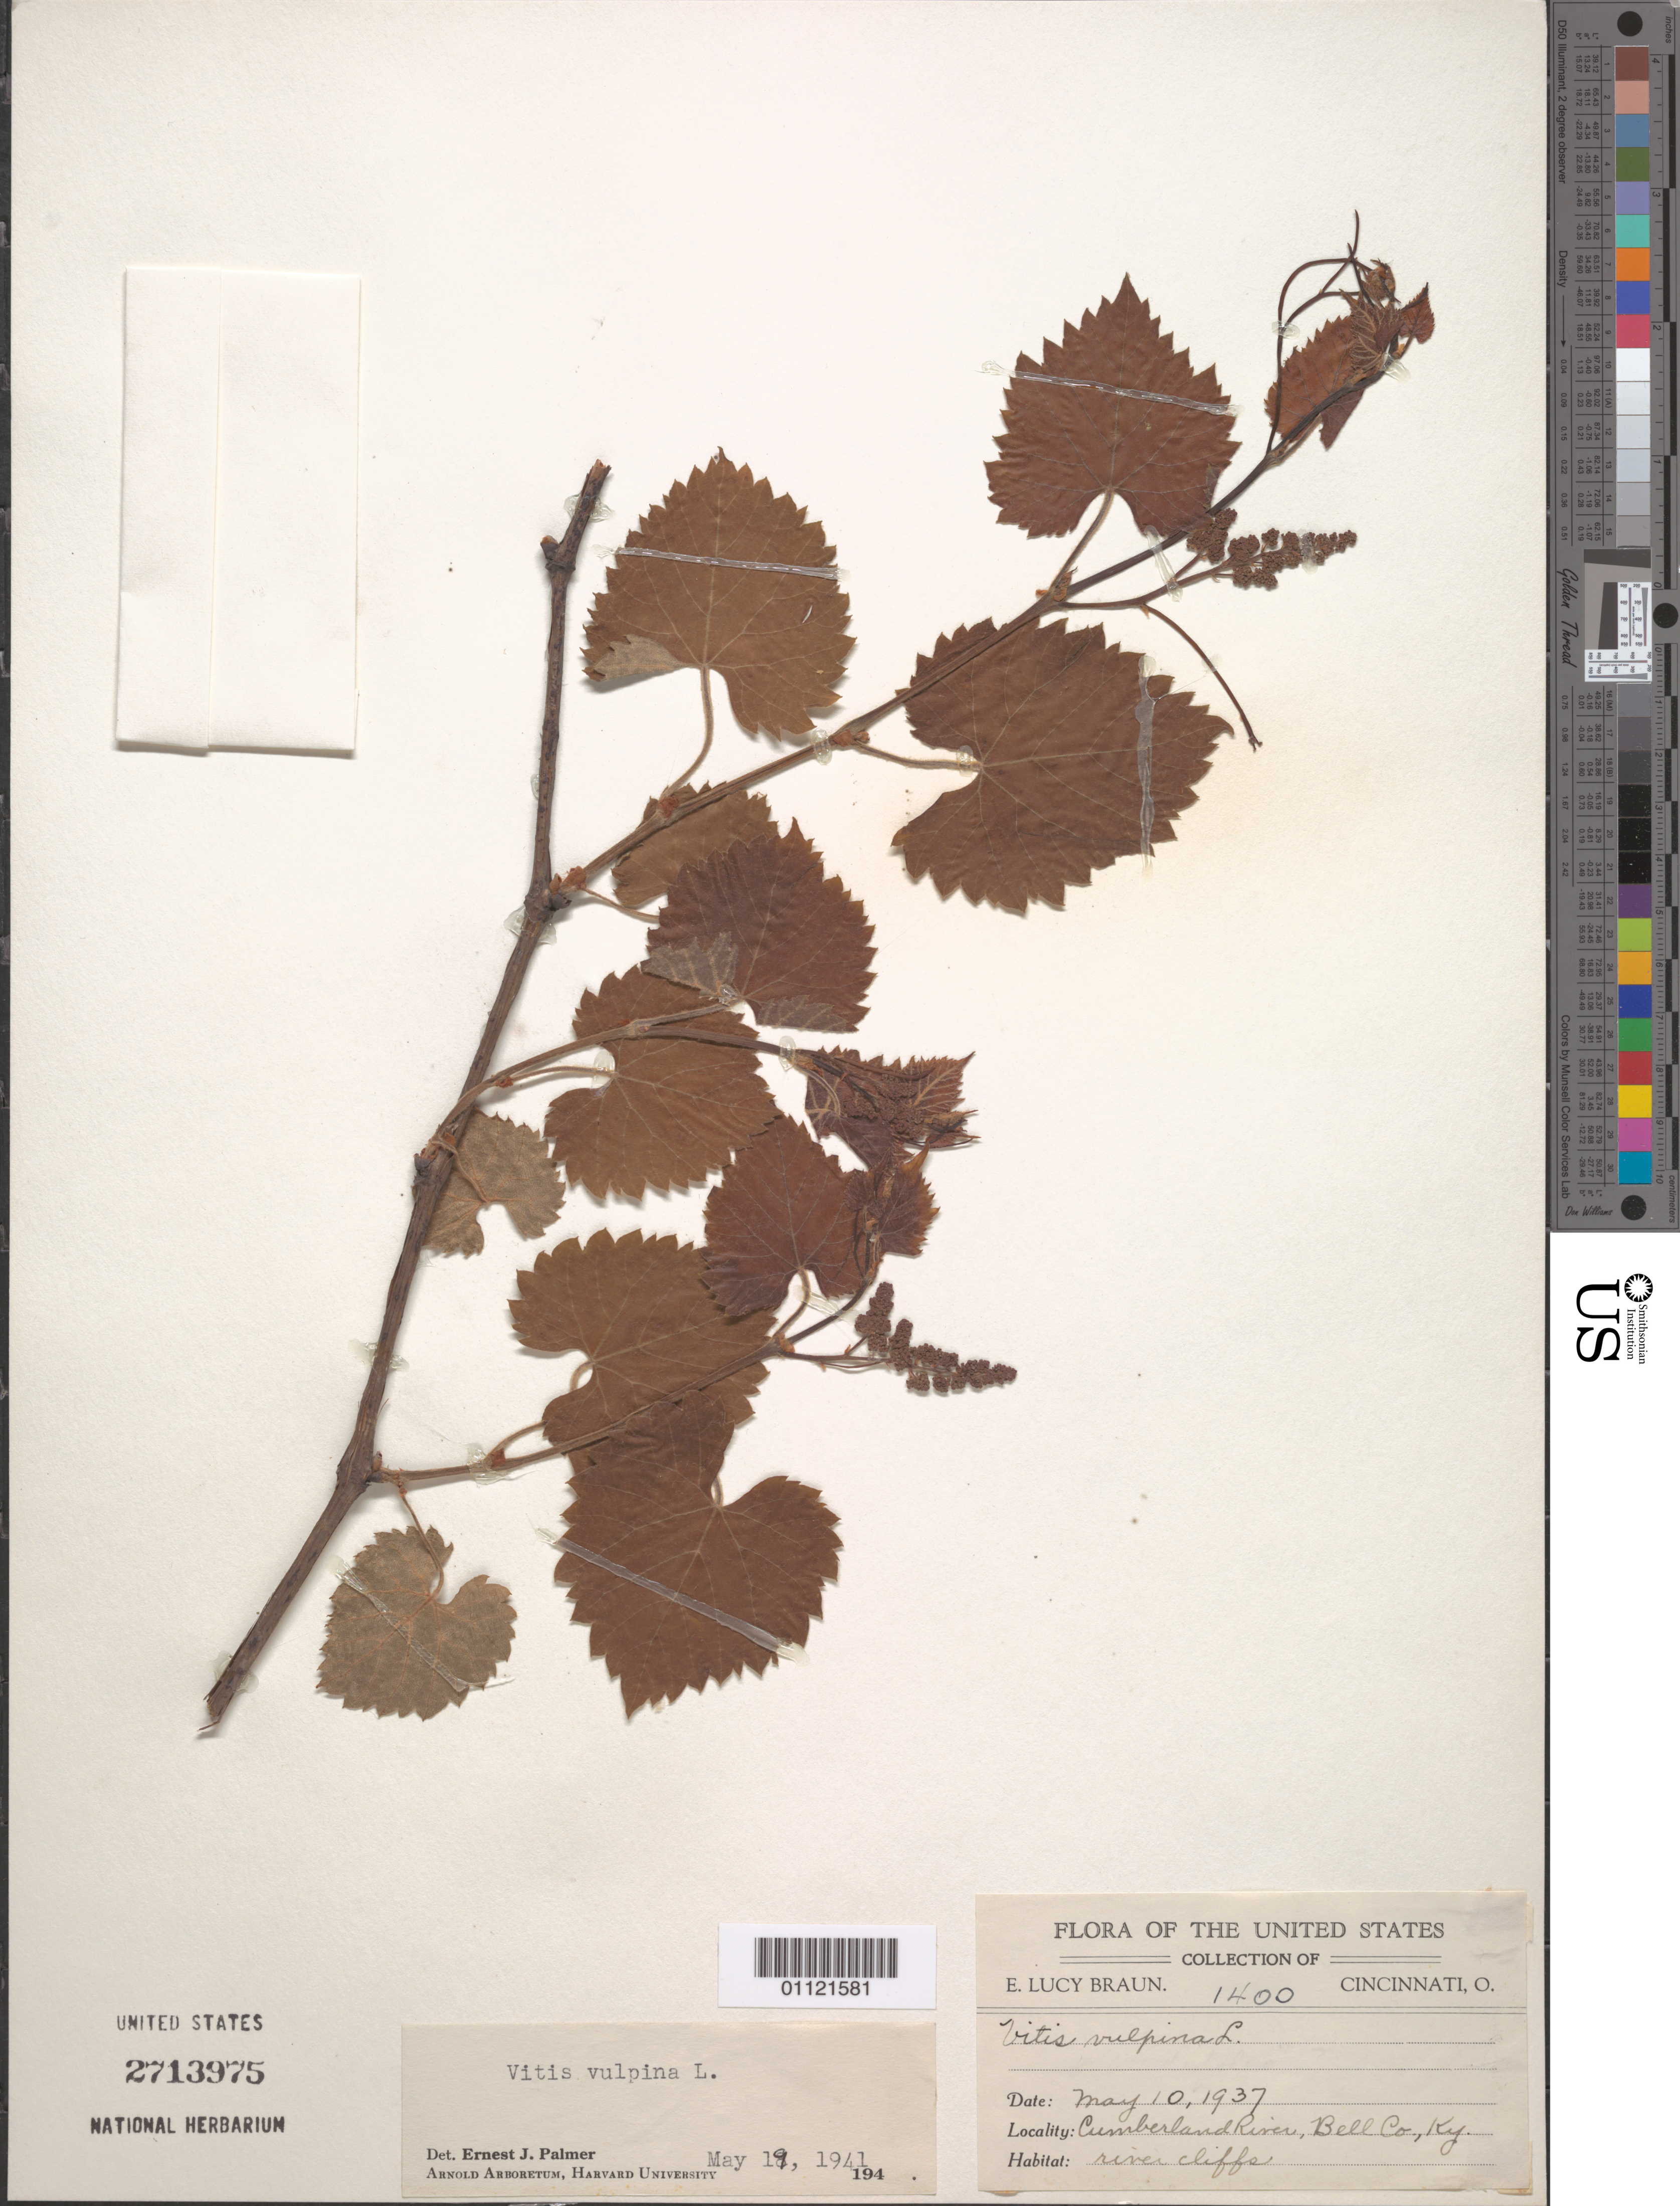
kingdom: Plantae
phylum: Tracheophyta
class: Magnoliopsida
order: Vitales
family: Vitaceae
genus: Vitis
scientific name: Vitis vulpina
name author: L.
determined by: Palmer, E. J.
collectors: E. L. Braun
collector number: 1400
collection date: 1937-05-10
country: United States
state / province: Kentucky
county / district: Bell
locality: Cumberland River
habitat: river cliffs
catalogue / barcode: US 2713975